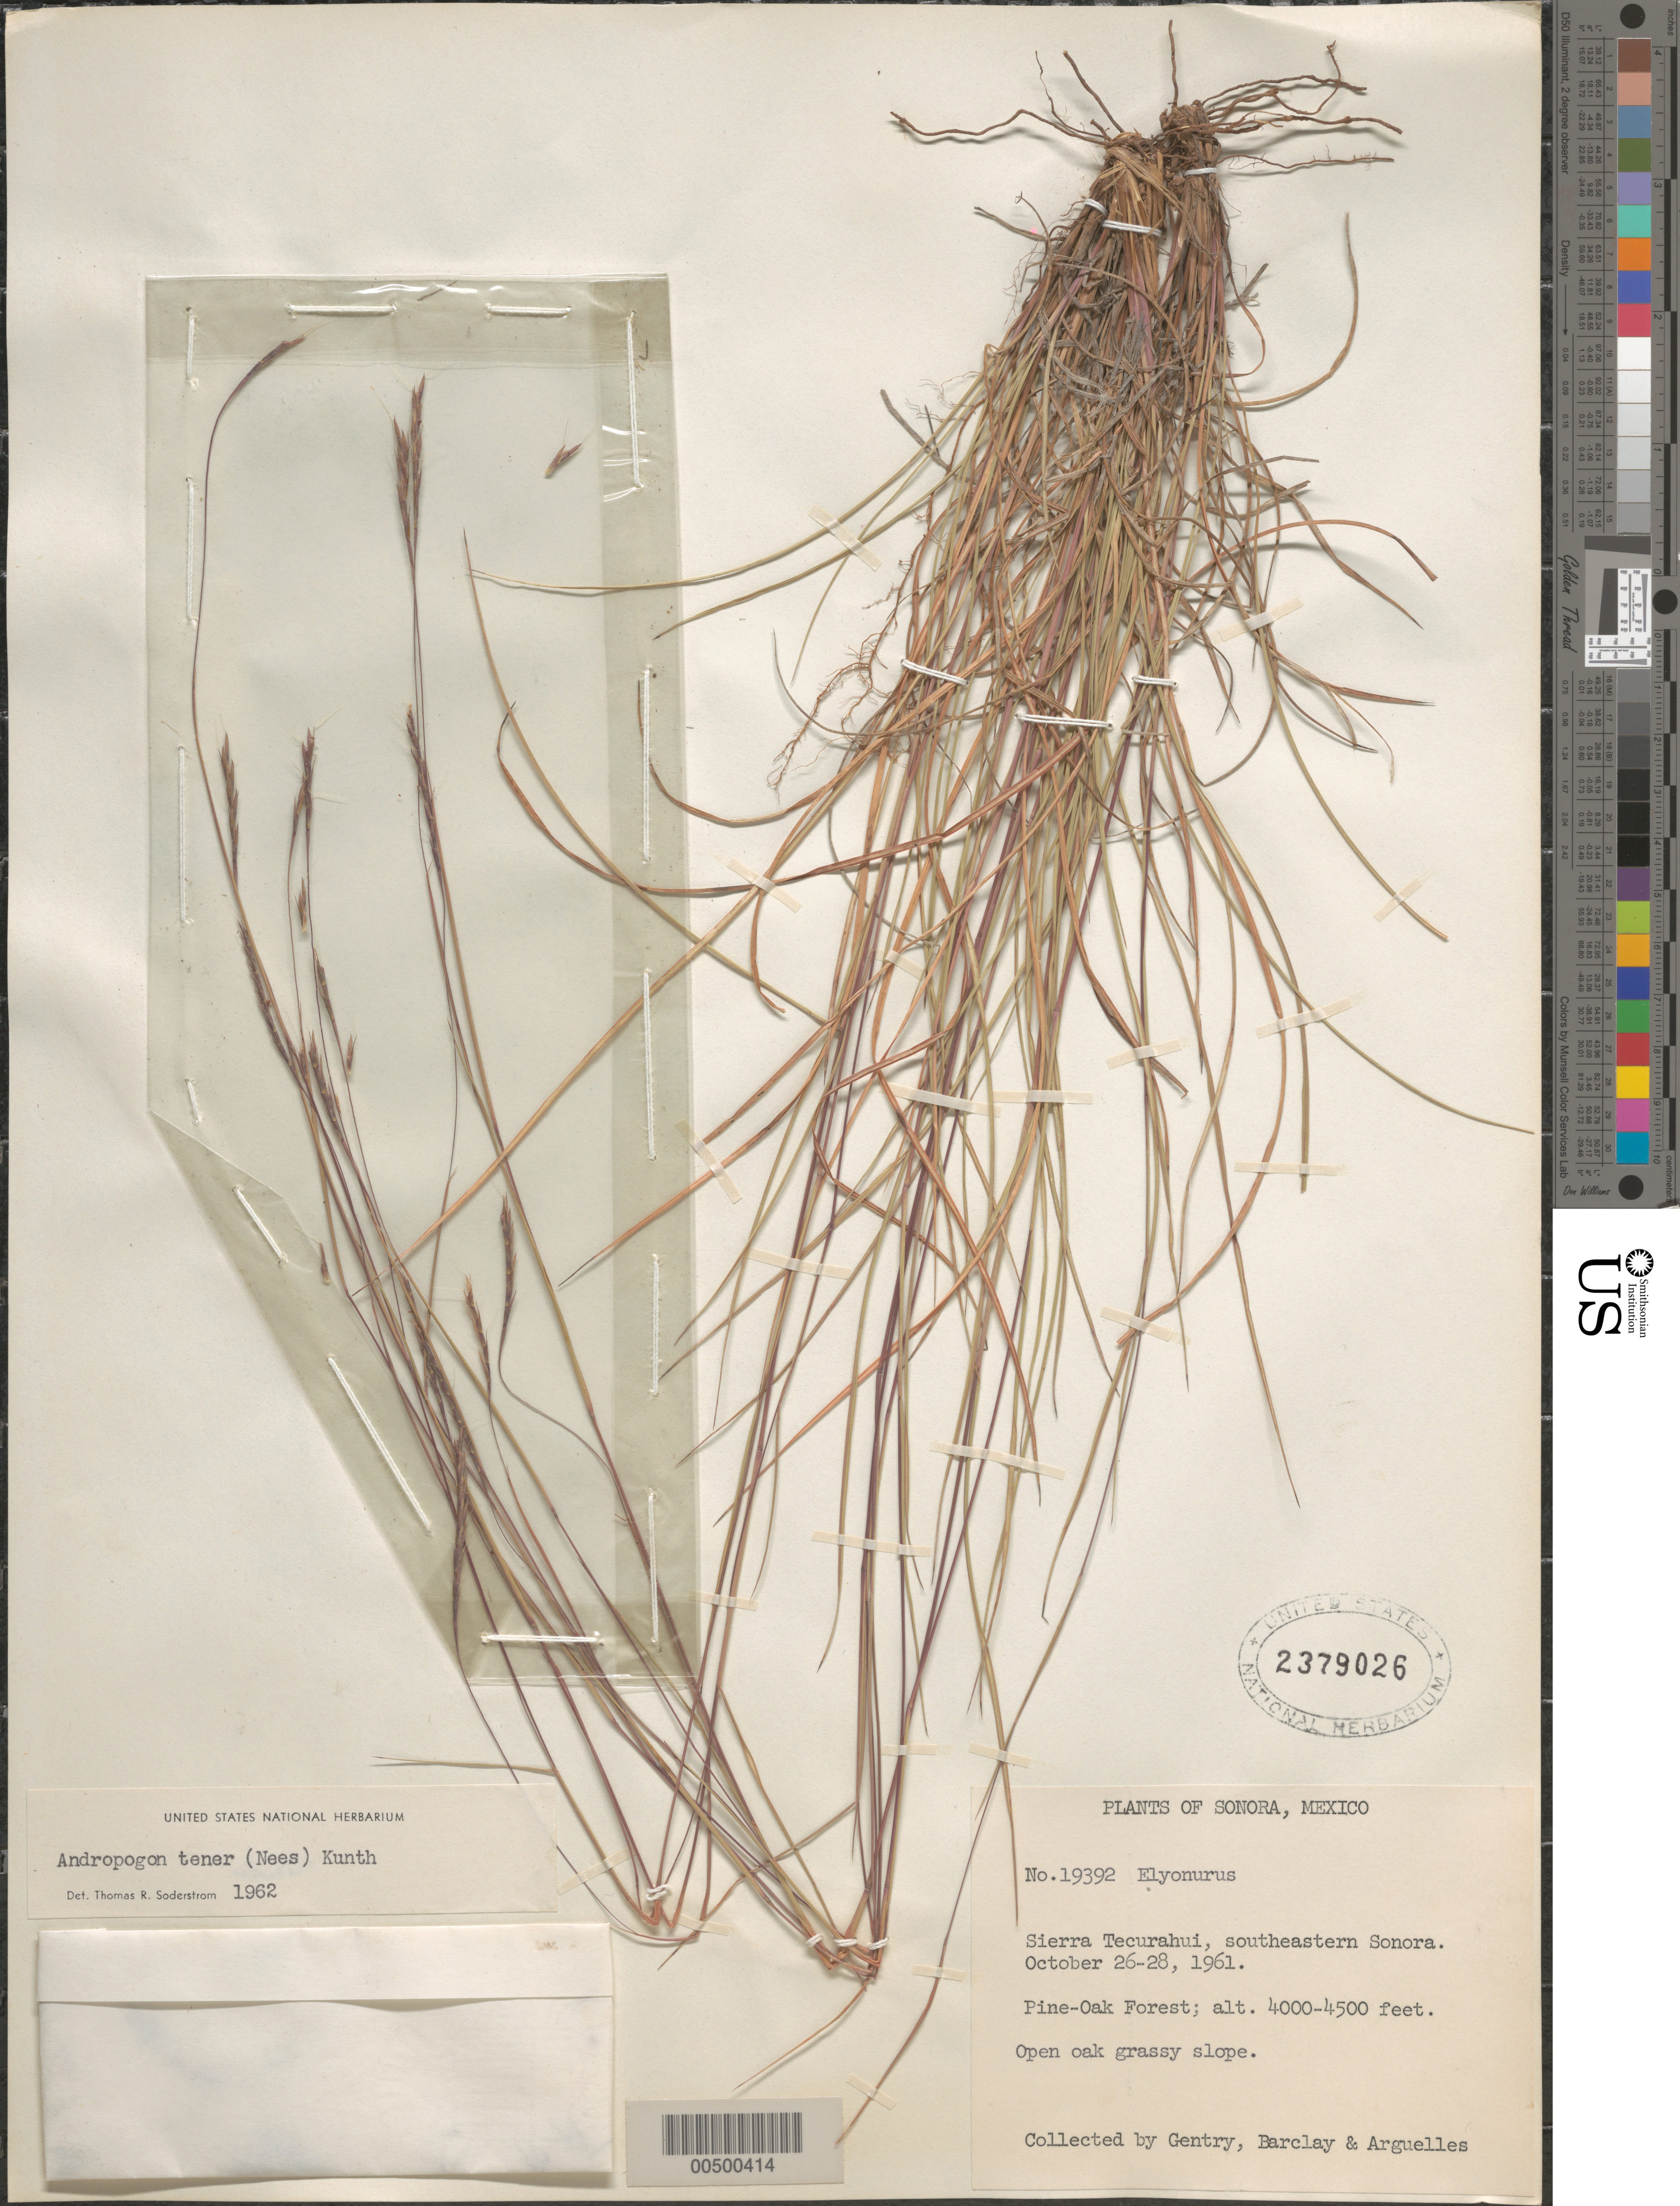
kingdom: Plantae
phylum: Tracheophyta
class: Liliopsida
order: Poales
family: Poaceae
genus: Schizachyrium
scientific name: Schizachyrium tenerum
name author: Nees in Mart.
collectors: Gentry, --, A. S. Barclay & J. Arguelles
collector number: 19392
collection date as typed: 26 Oct 1961 to 28 Oct 1961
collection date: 1961-10-26/1961-10-28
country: Mexico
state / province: Sonora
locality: Sierra Tecurahui, SE Sonora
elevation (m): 1219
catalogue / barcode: US 2379026